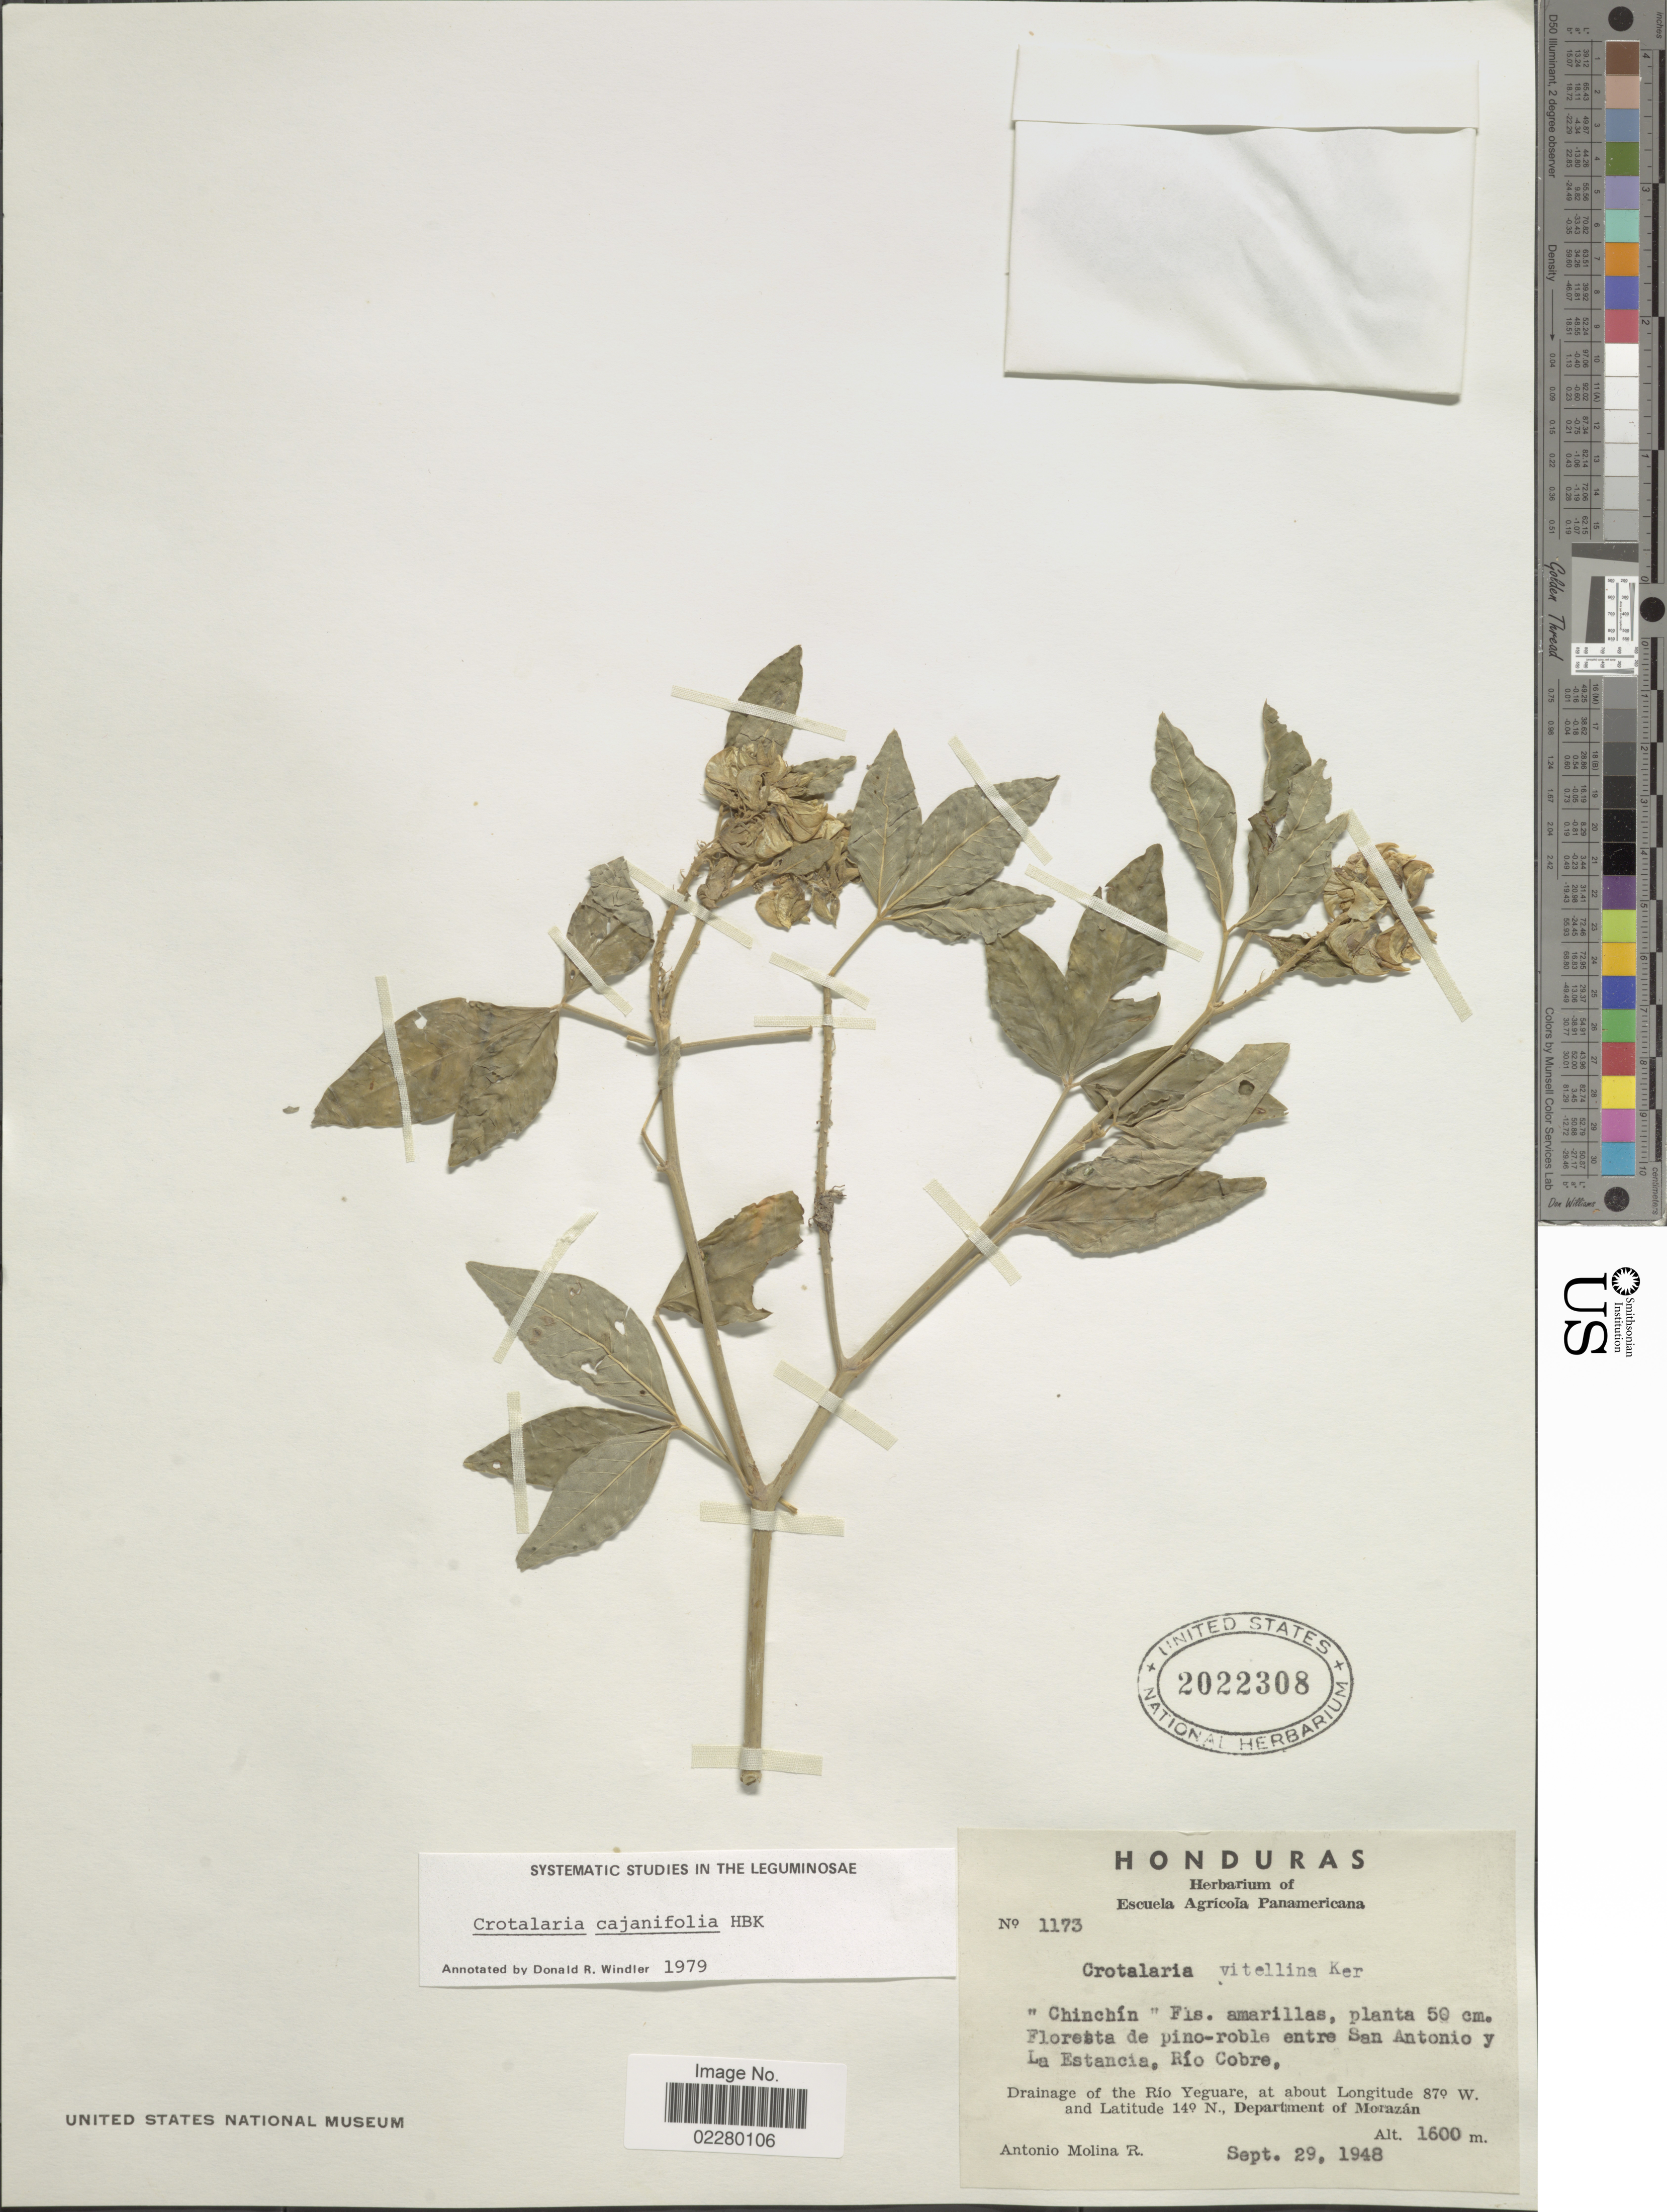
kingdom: Plantae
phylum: Tracheophyta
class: Magnoliopsida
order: Fabales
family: Fabaceae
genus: Crotalaria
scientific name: Crotalaria cajanifolia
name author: Kunth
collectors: A. Molina R.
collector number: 1173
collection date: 1948-09-29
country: Honduras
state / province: Fco. Morazán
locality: Floresta de pino-roble entre San Antonio y La Estancia, Río Cobre. Drainage of the Río Yeguare, Department of Morazán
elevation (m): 1600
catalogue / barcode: US 2022308